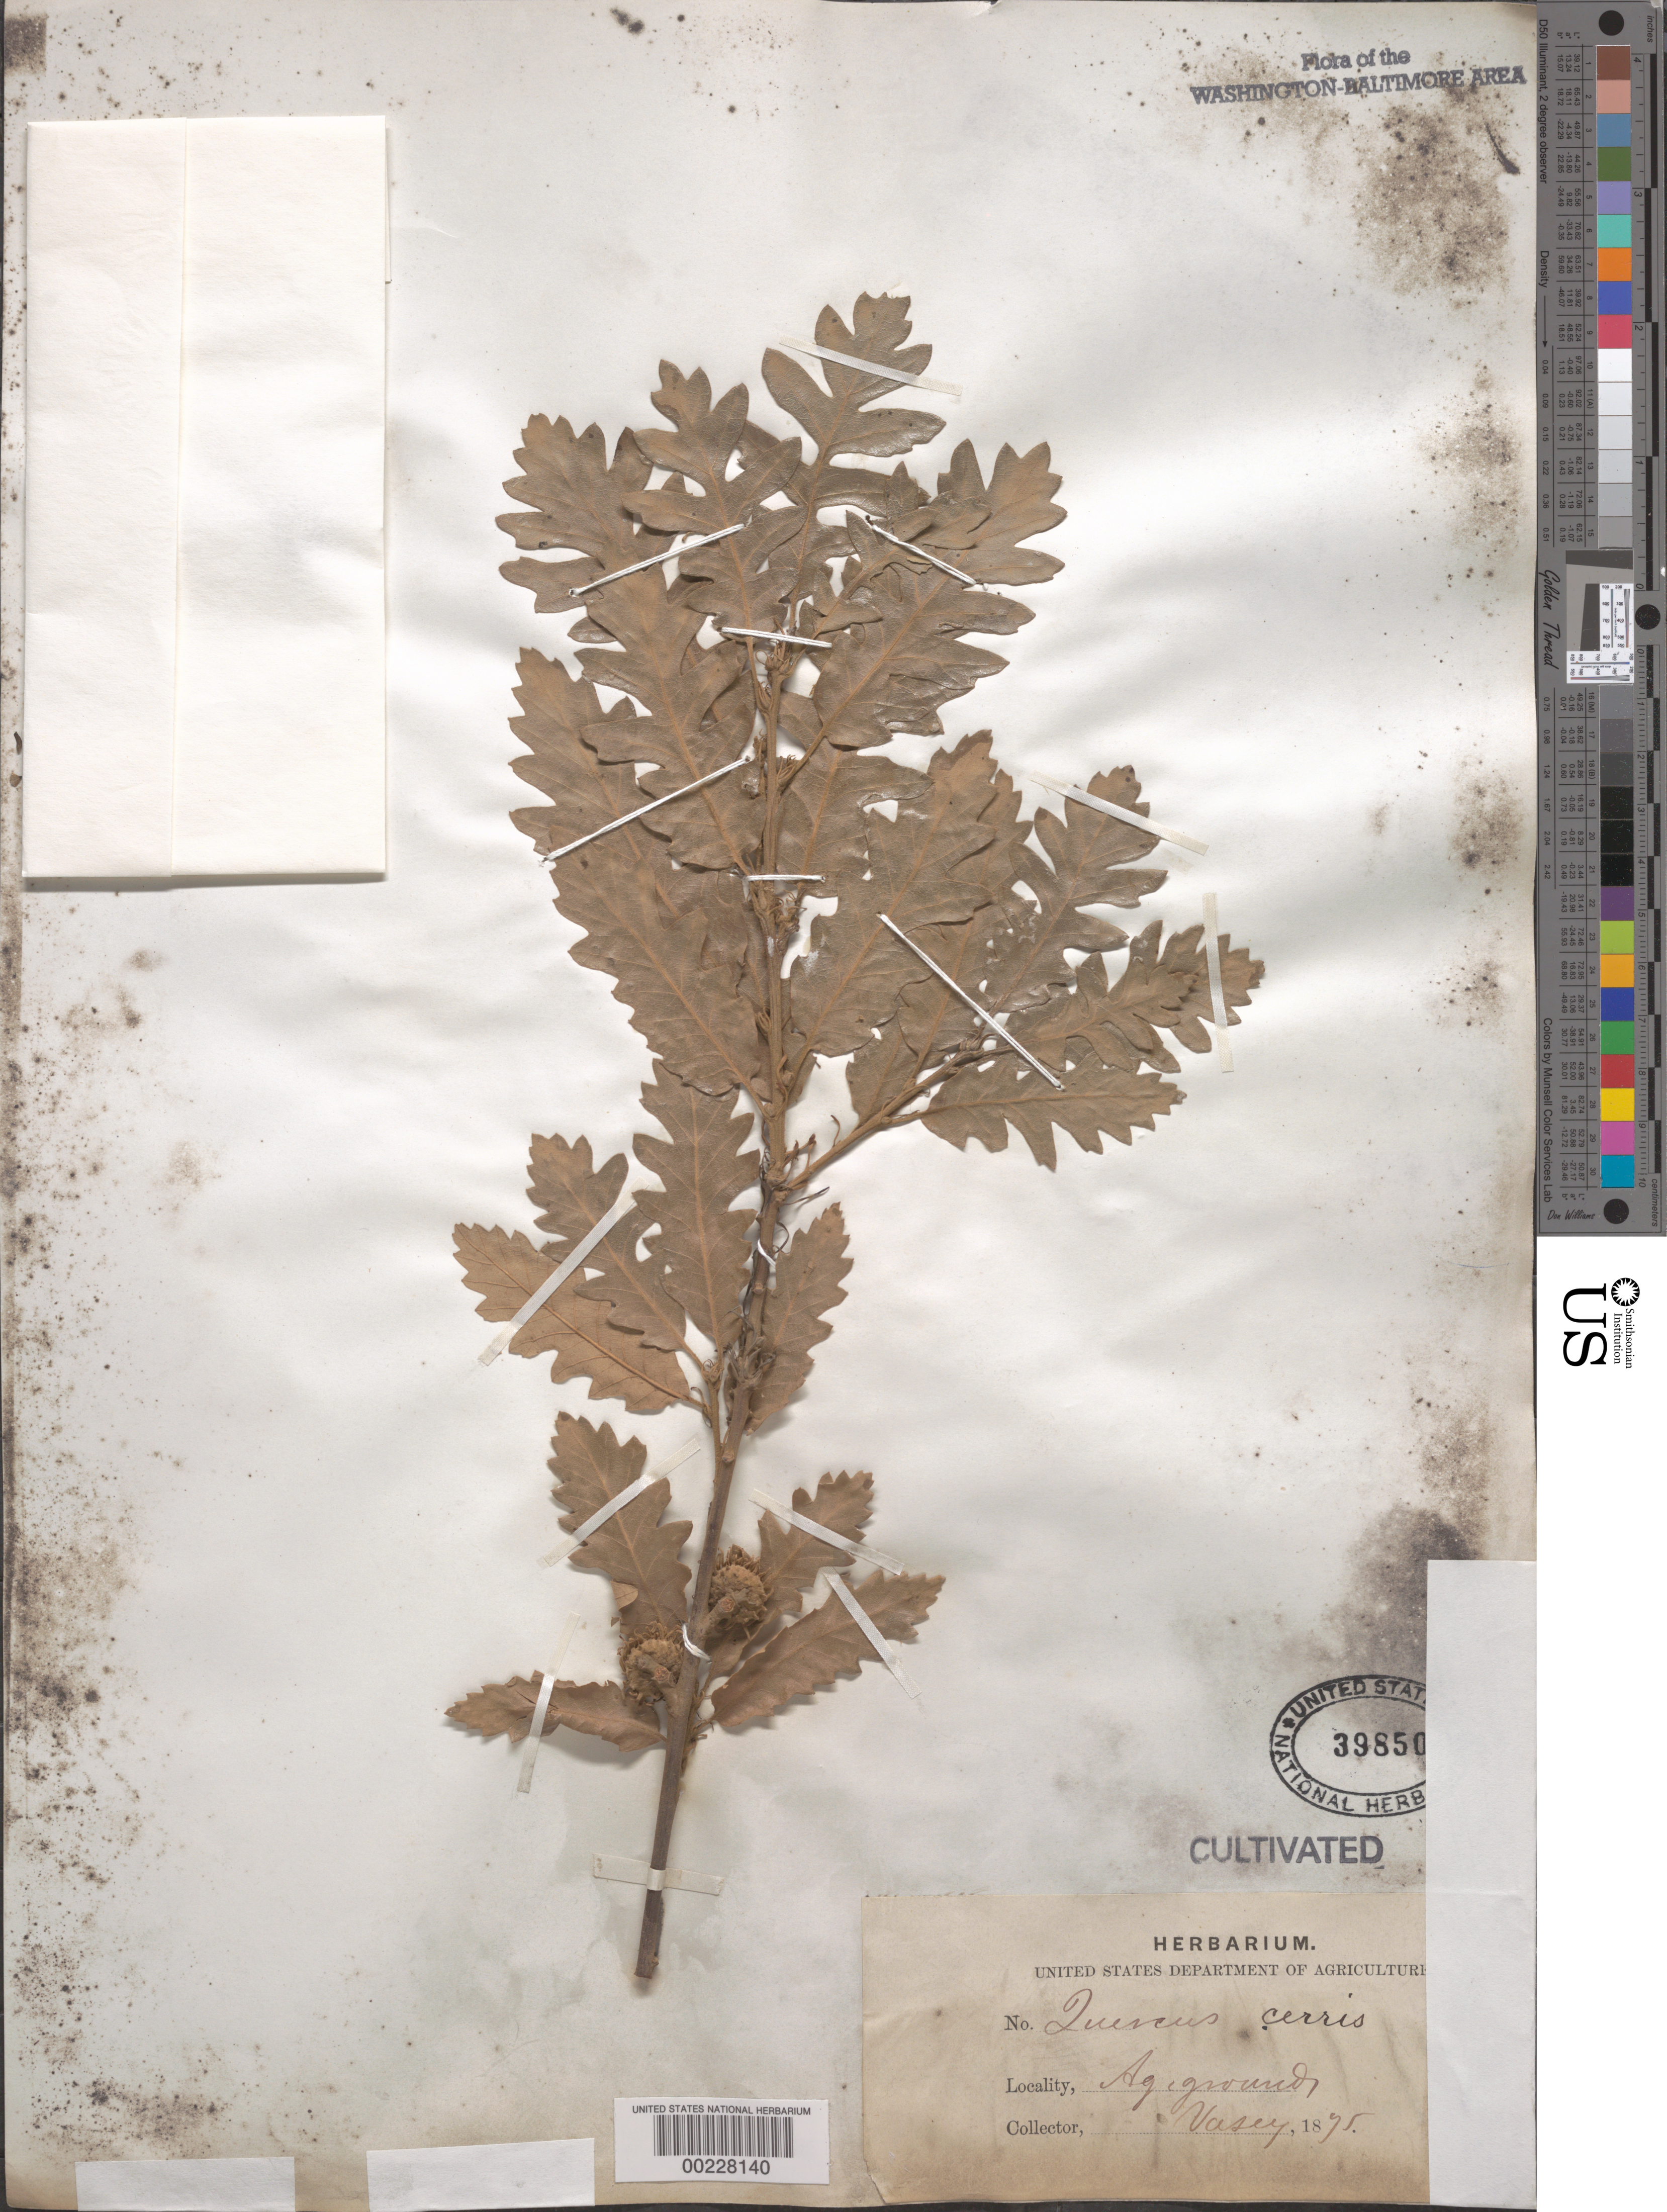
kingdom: Plantae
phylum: Tracheophyta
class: Magnoliopsida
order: Fagales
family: Fagaceae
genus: Quercus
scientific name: Quercus cerris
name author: L.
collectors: G. R. Vasey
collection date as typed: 1875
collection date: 1875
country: United States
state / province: District of Columbia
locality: Agricultural grounds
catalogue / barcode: US 39850